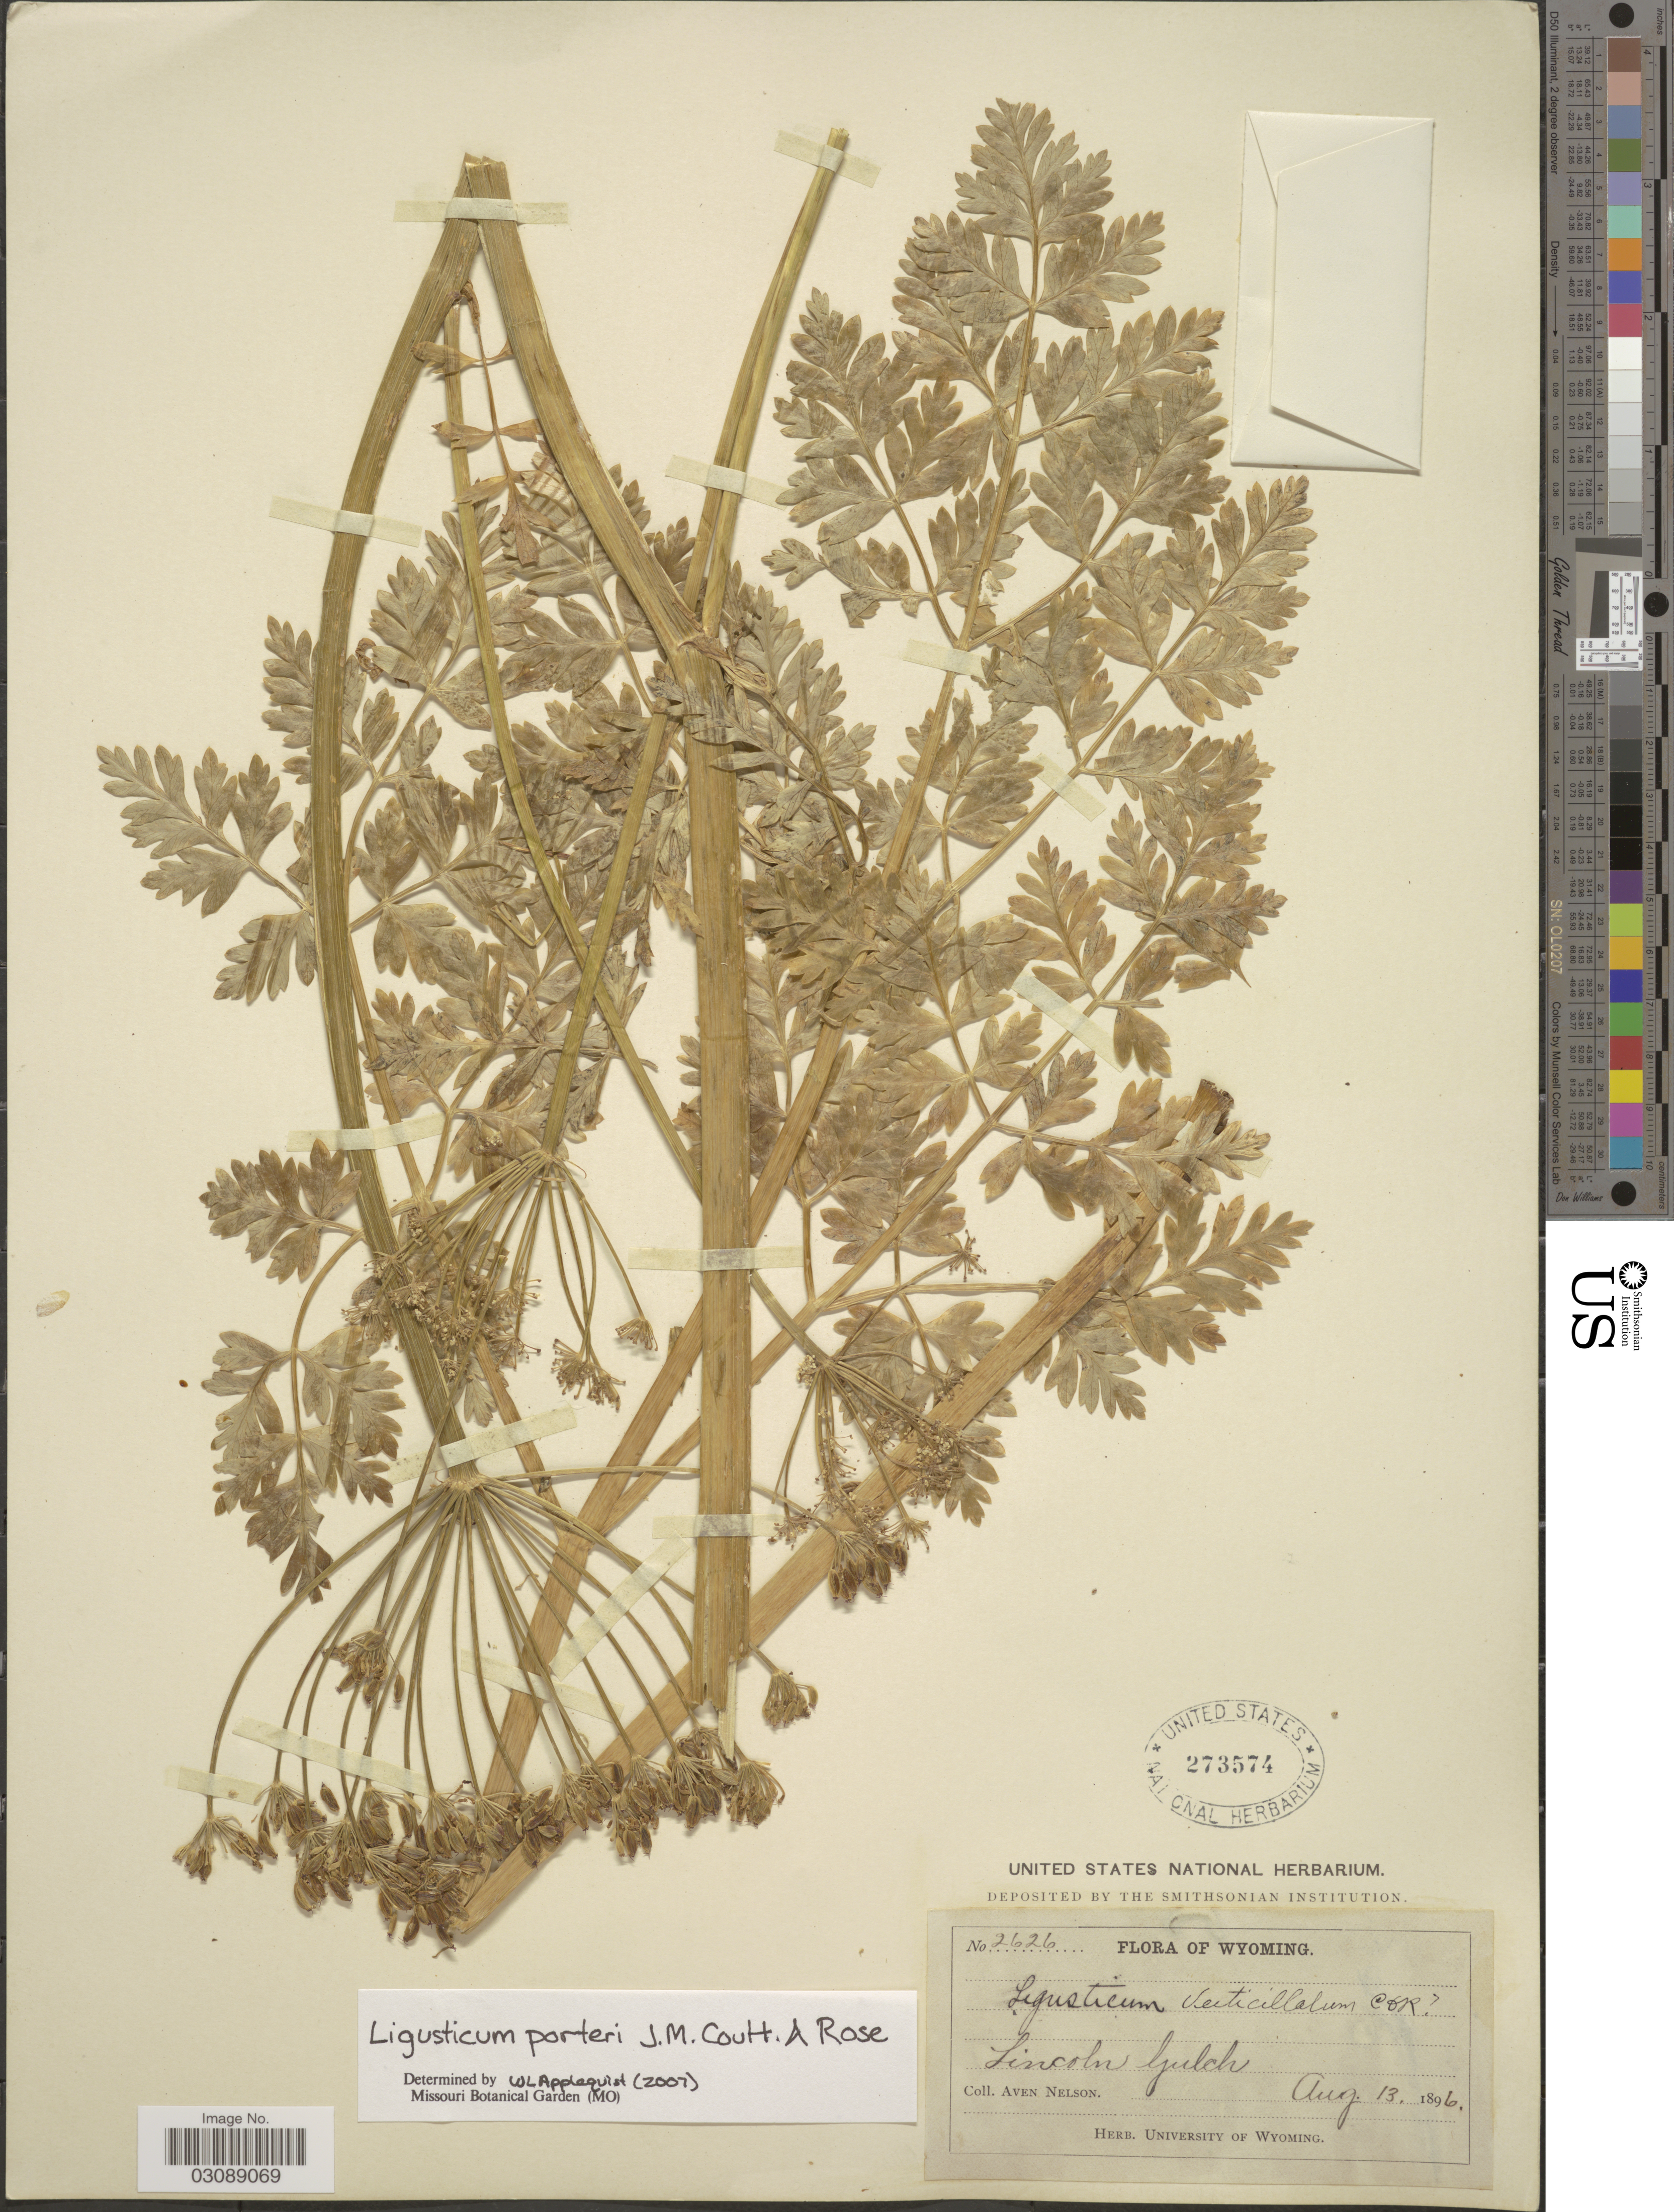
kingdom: Plantae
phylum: Tracheophyta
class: Magnoliopsida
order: Apiales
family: Apiaceae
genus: Ligusticum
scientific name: Ligusticum porteri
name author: J.M. Coult. & Rose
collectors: A. Nelson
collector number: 2626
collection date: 1896-08-13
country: United States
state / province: Wyoming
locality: Lincoln Gulch.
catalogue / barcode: US 273574